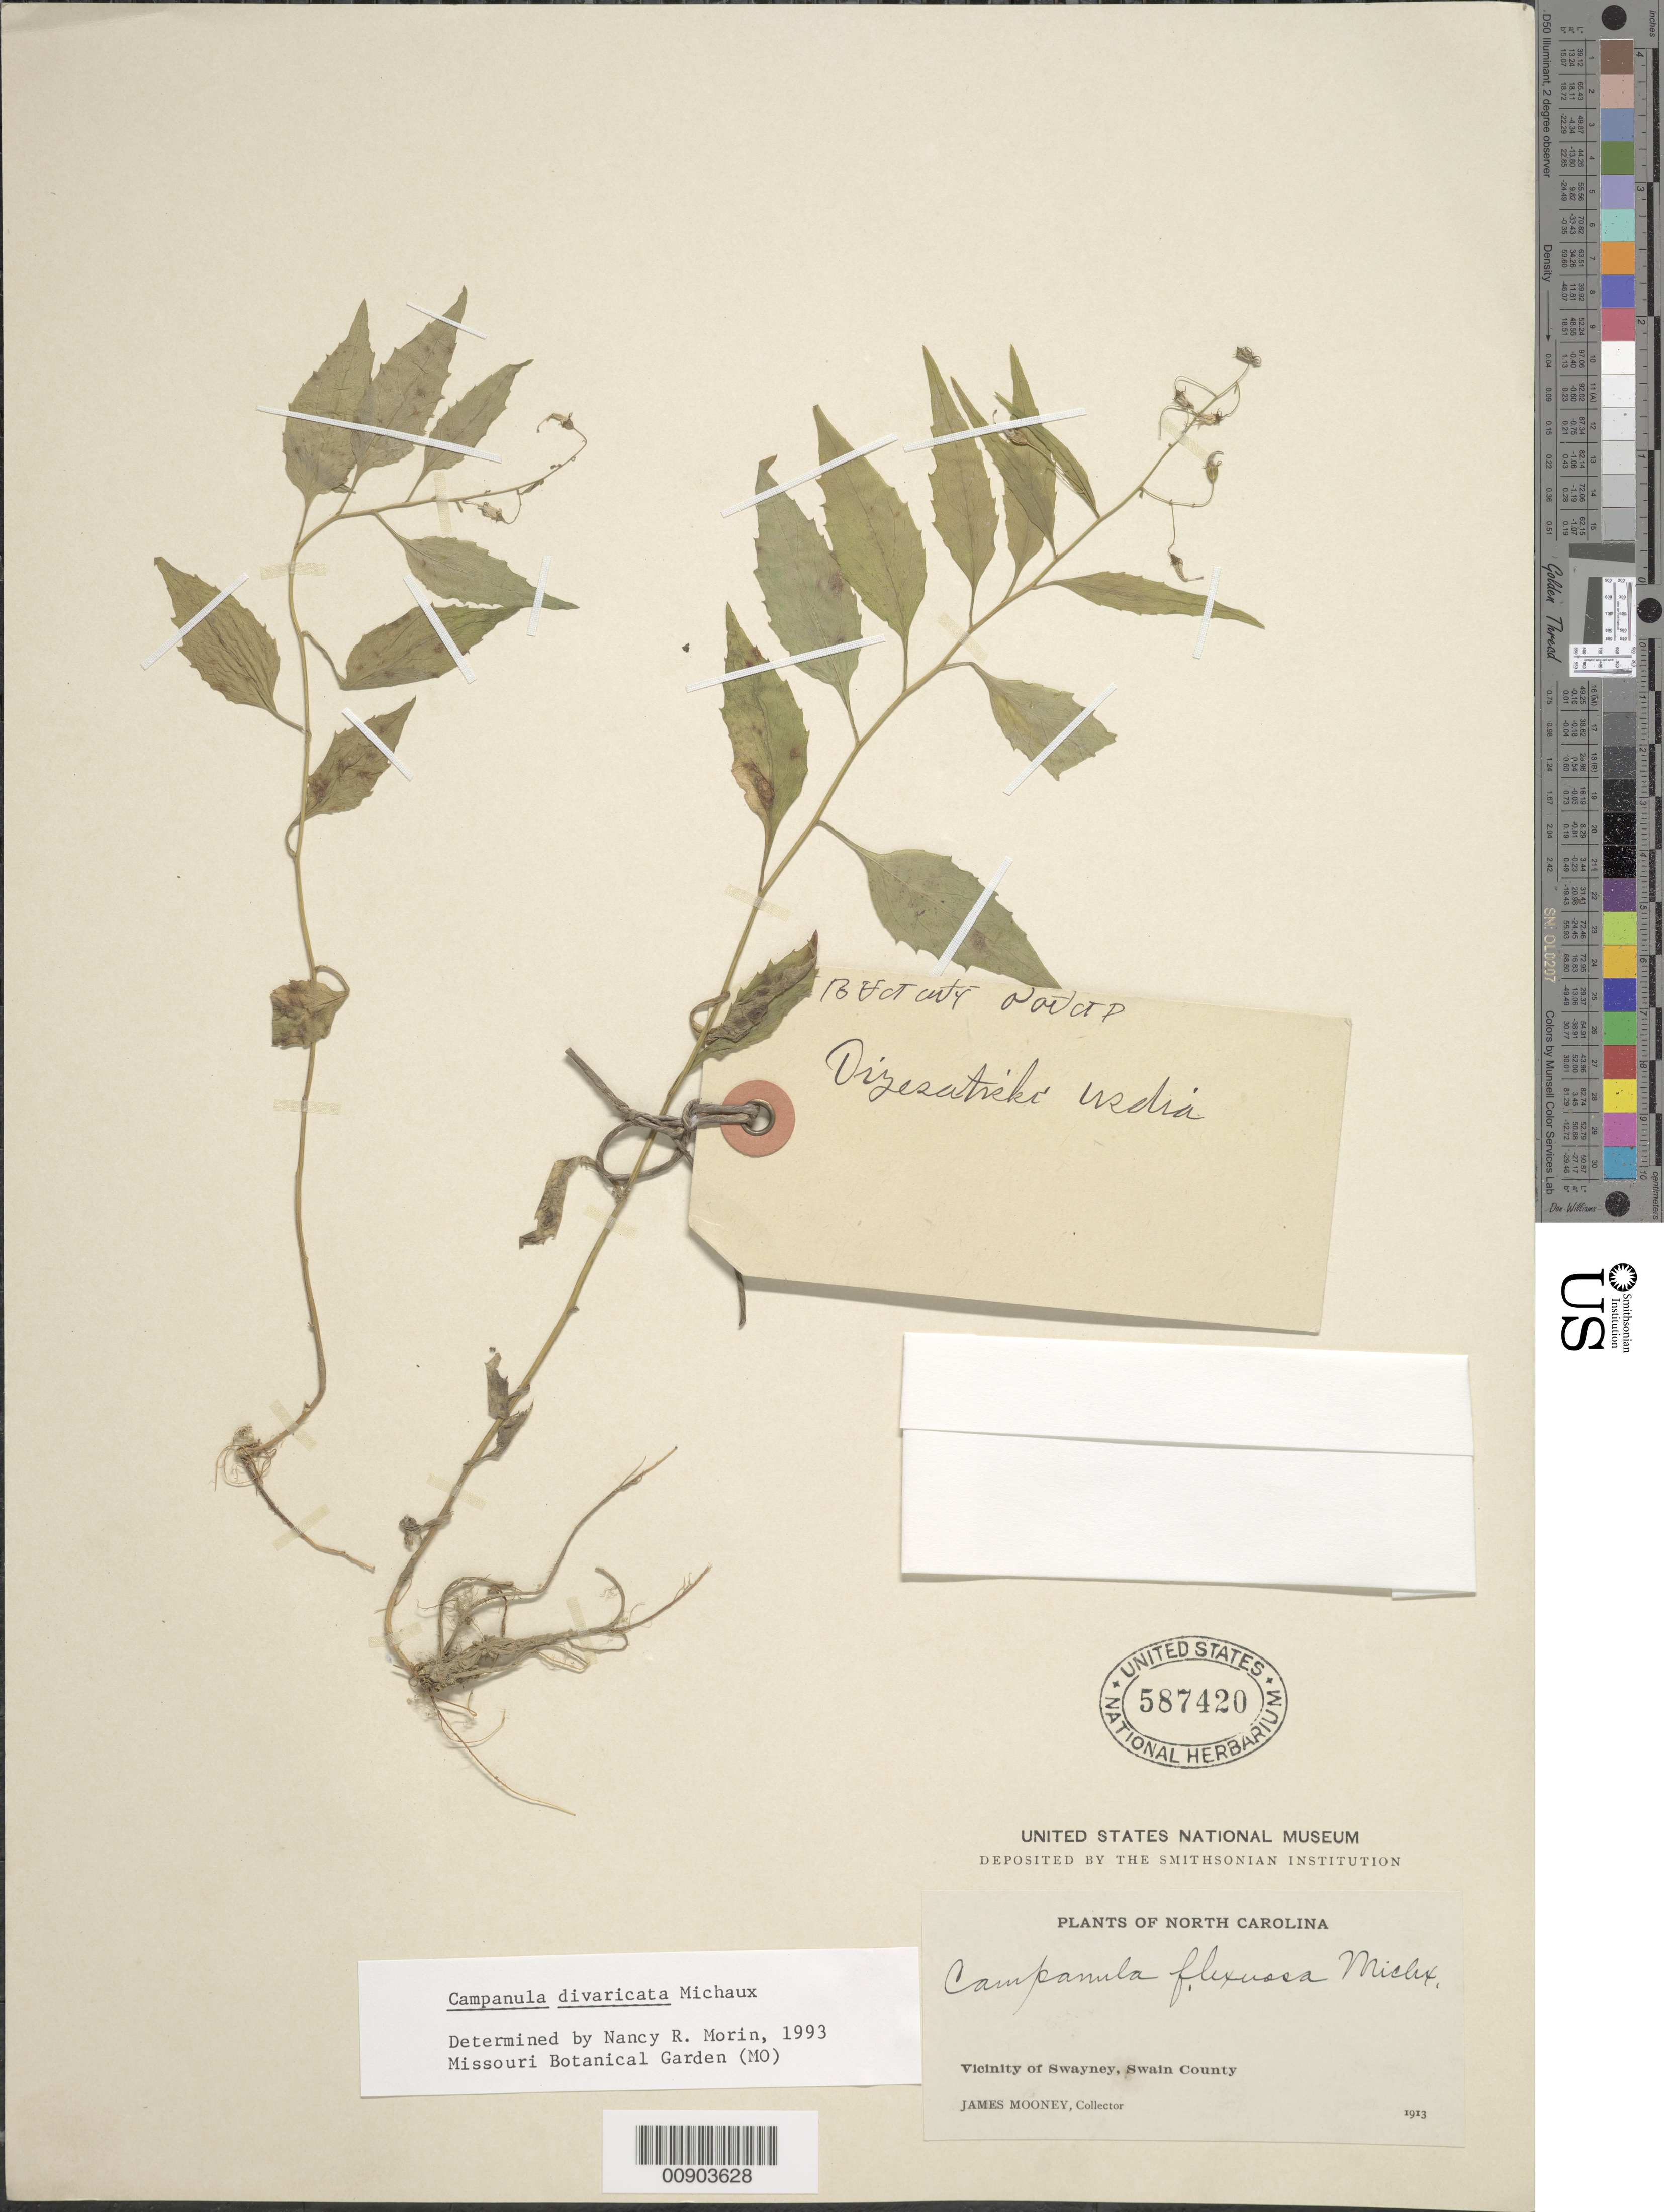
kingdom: Plantae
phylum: Tracheophyta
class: Magnoliopsida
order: Asterales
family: Campanulaceae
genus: Campanula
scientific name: Campanula divaricata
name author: Michx.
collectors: J. Mooney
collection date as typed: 1913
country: United States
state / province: North Carolina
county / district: Swain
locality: Swayney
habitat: Roadside.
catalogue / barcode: US 587420